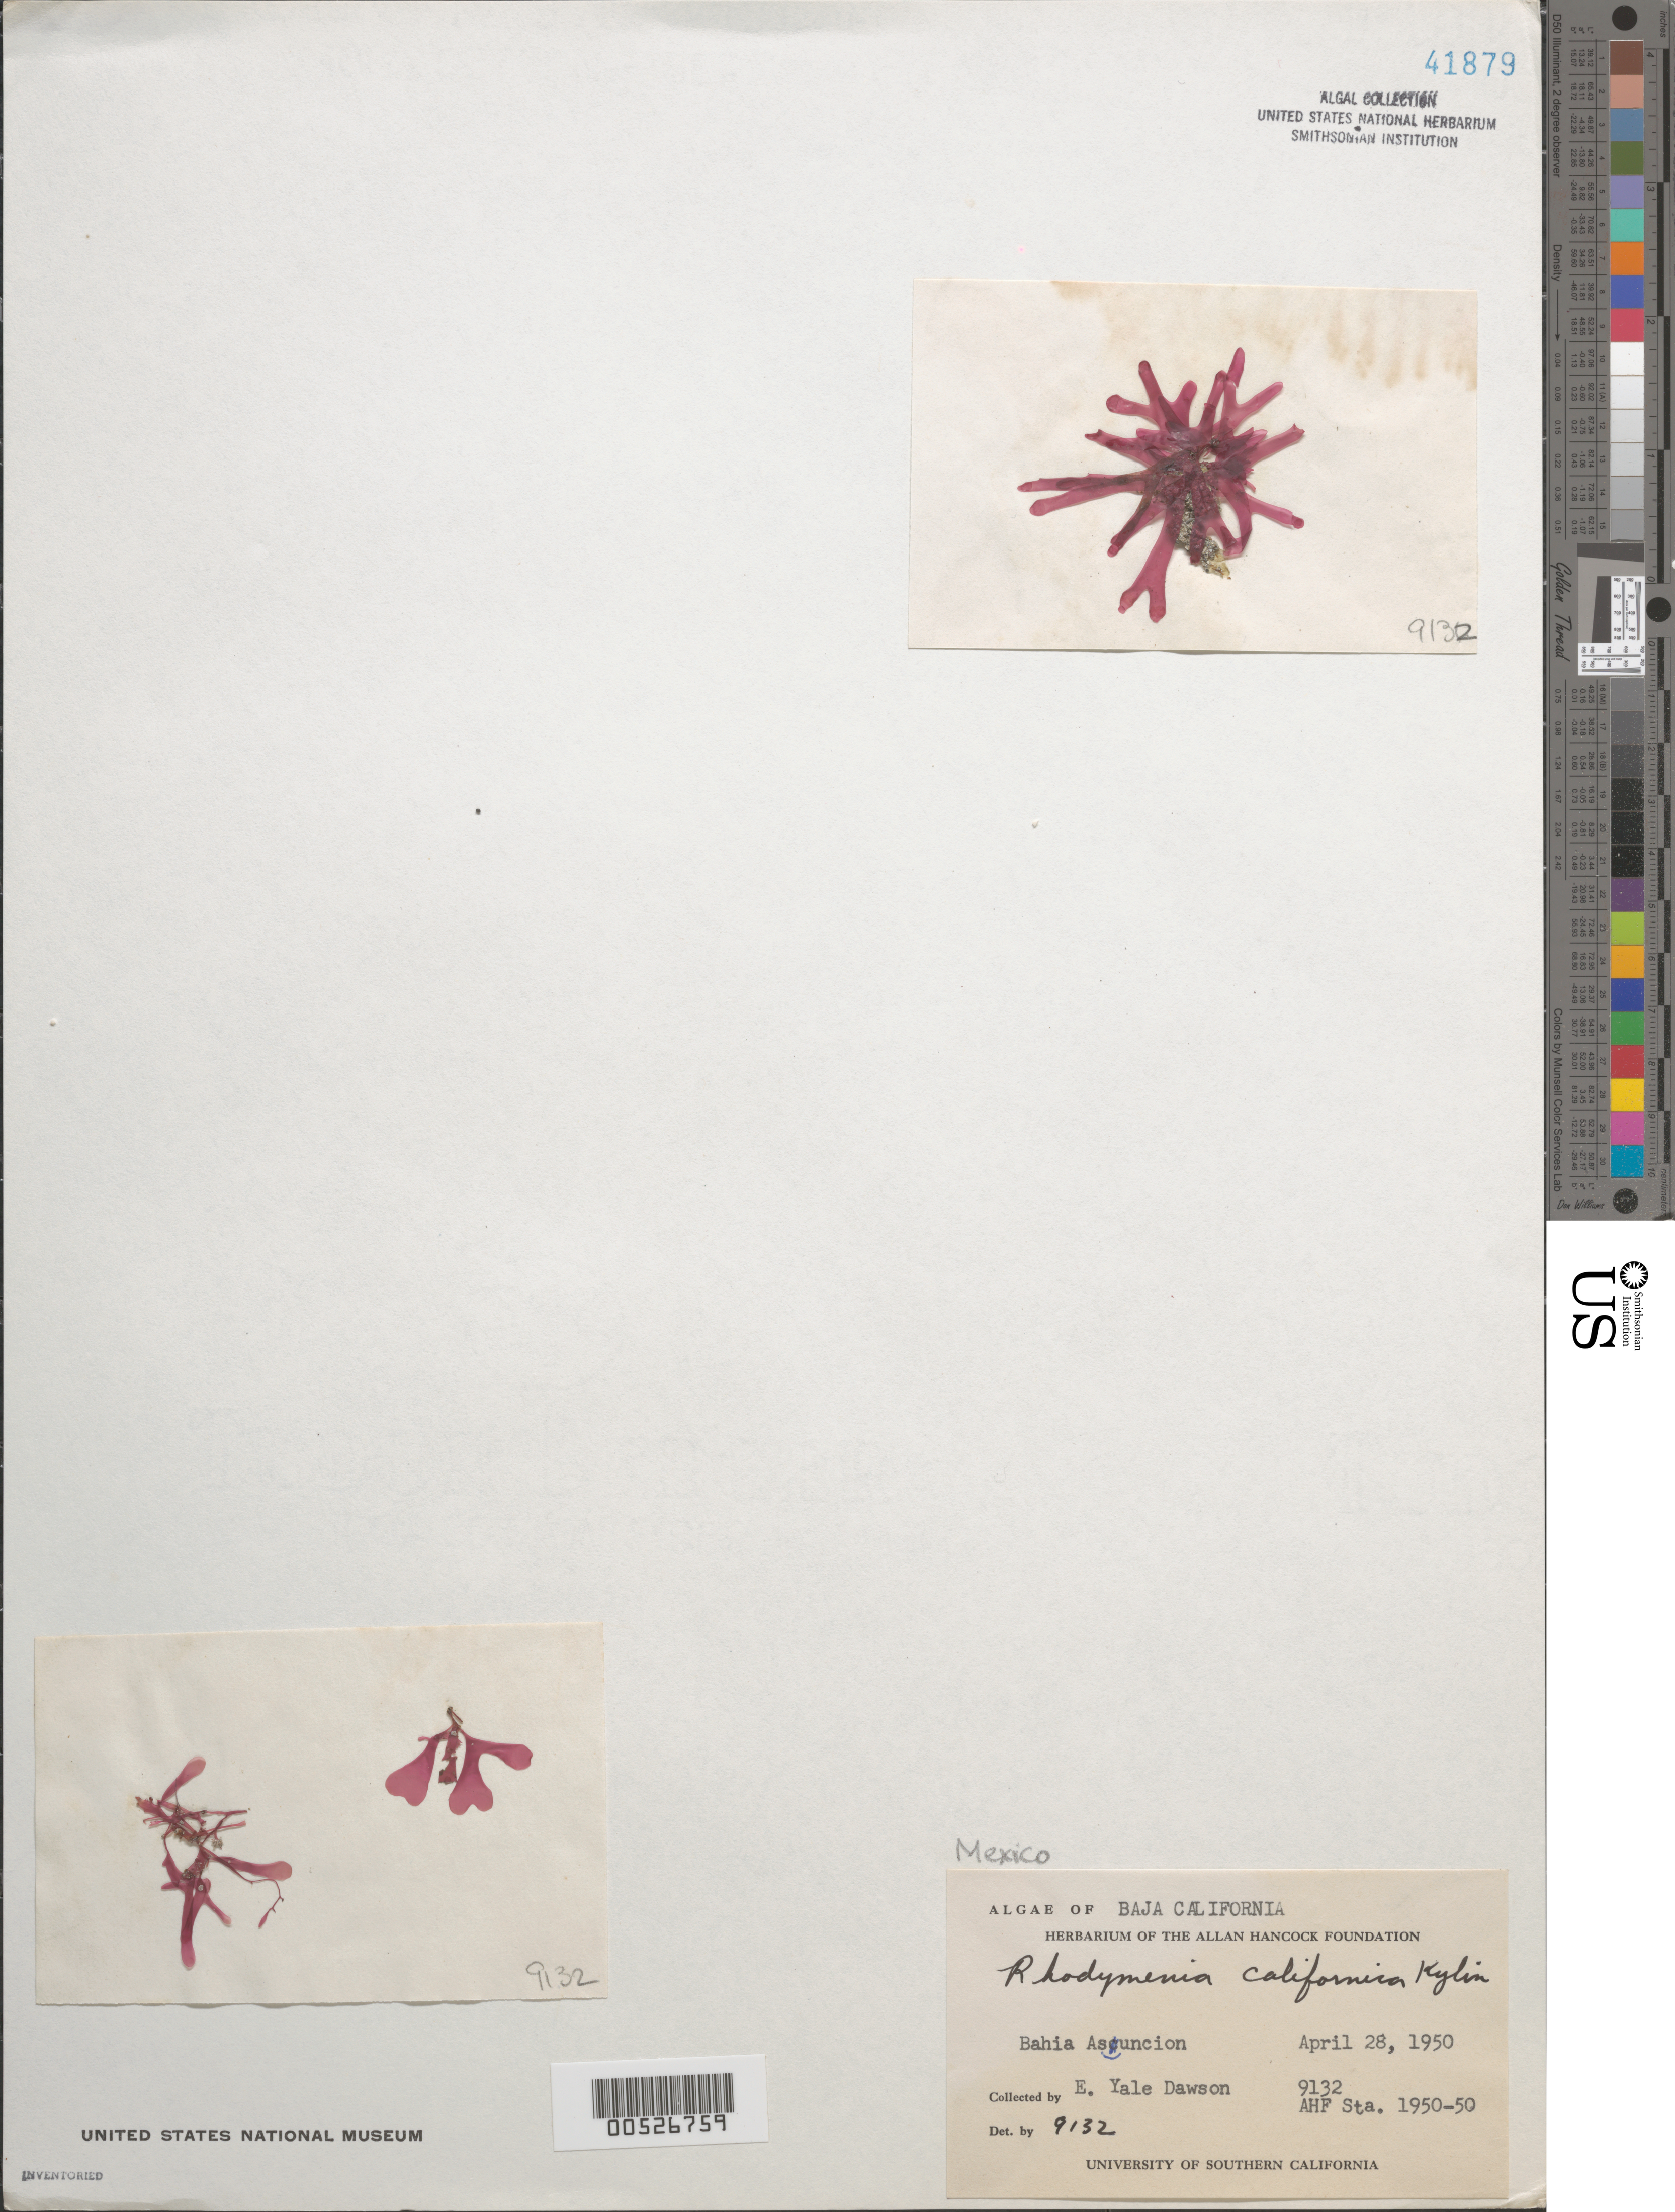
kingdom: Plantae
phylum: Rhodophyta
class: Florideophyceae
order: Rhodymeniales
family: Rhodymeniaceae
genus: Rhodymenia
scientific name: Rhodymenia californica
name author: Kylin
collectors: E. Y. Dawson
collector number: EYD 9132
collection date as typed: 28 Apr 1950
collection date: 1950-04-28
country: Mexico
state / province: Baja California Sur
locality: Bahia Asuncion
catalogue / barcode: US 41879